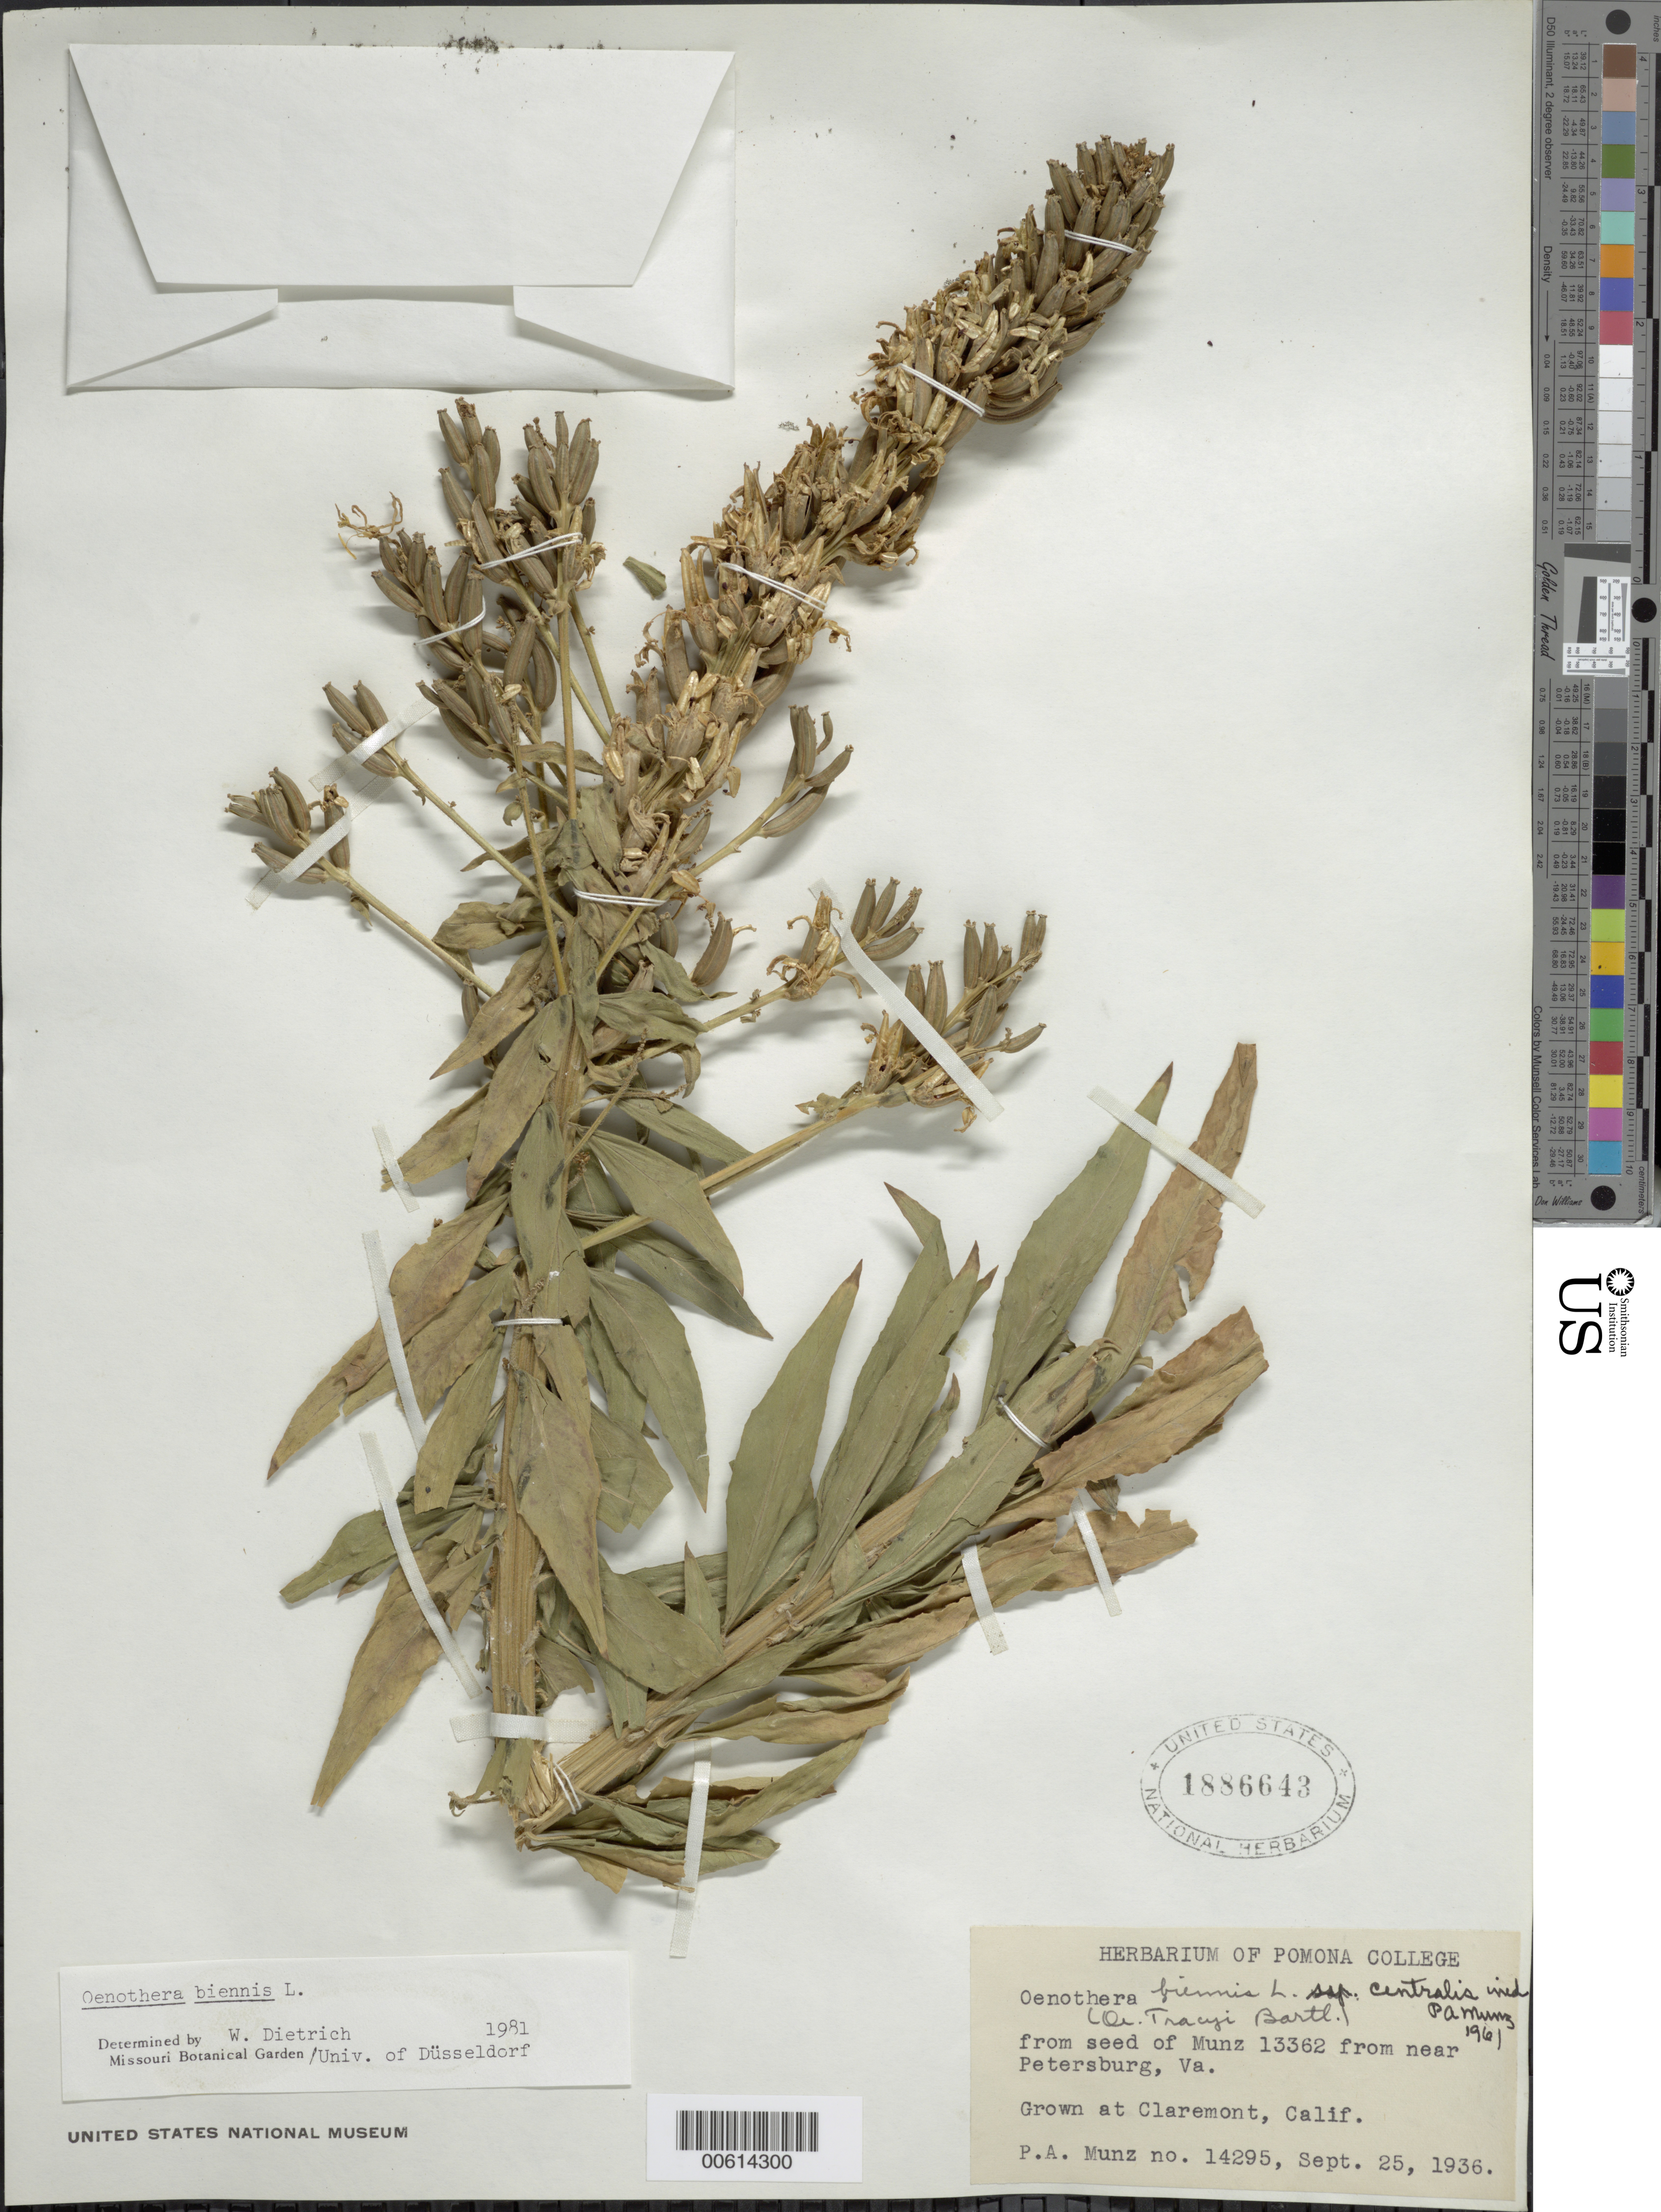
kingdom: Plantae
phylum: Tracheophyta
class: Magnoliopsida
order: Myrtales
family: Onagraceae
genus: Oenothera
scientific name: Oenothera biennis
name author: L.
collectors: P. A. Munz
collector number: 14295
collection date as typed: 25 Sep 1936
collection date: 1936-09-25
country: United States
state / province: California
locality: Pomona College, Claremont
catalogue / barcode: US 1886643